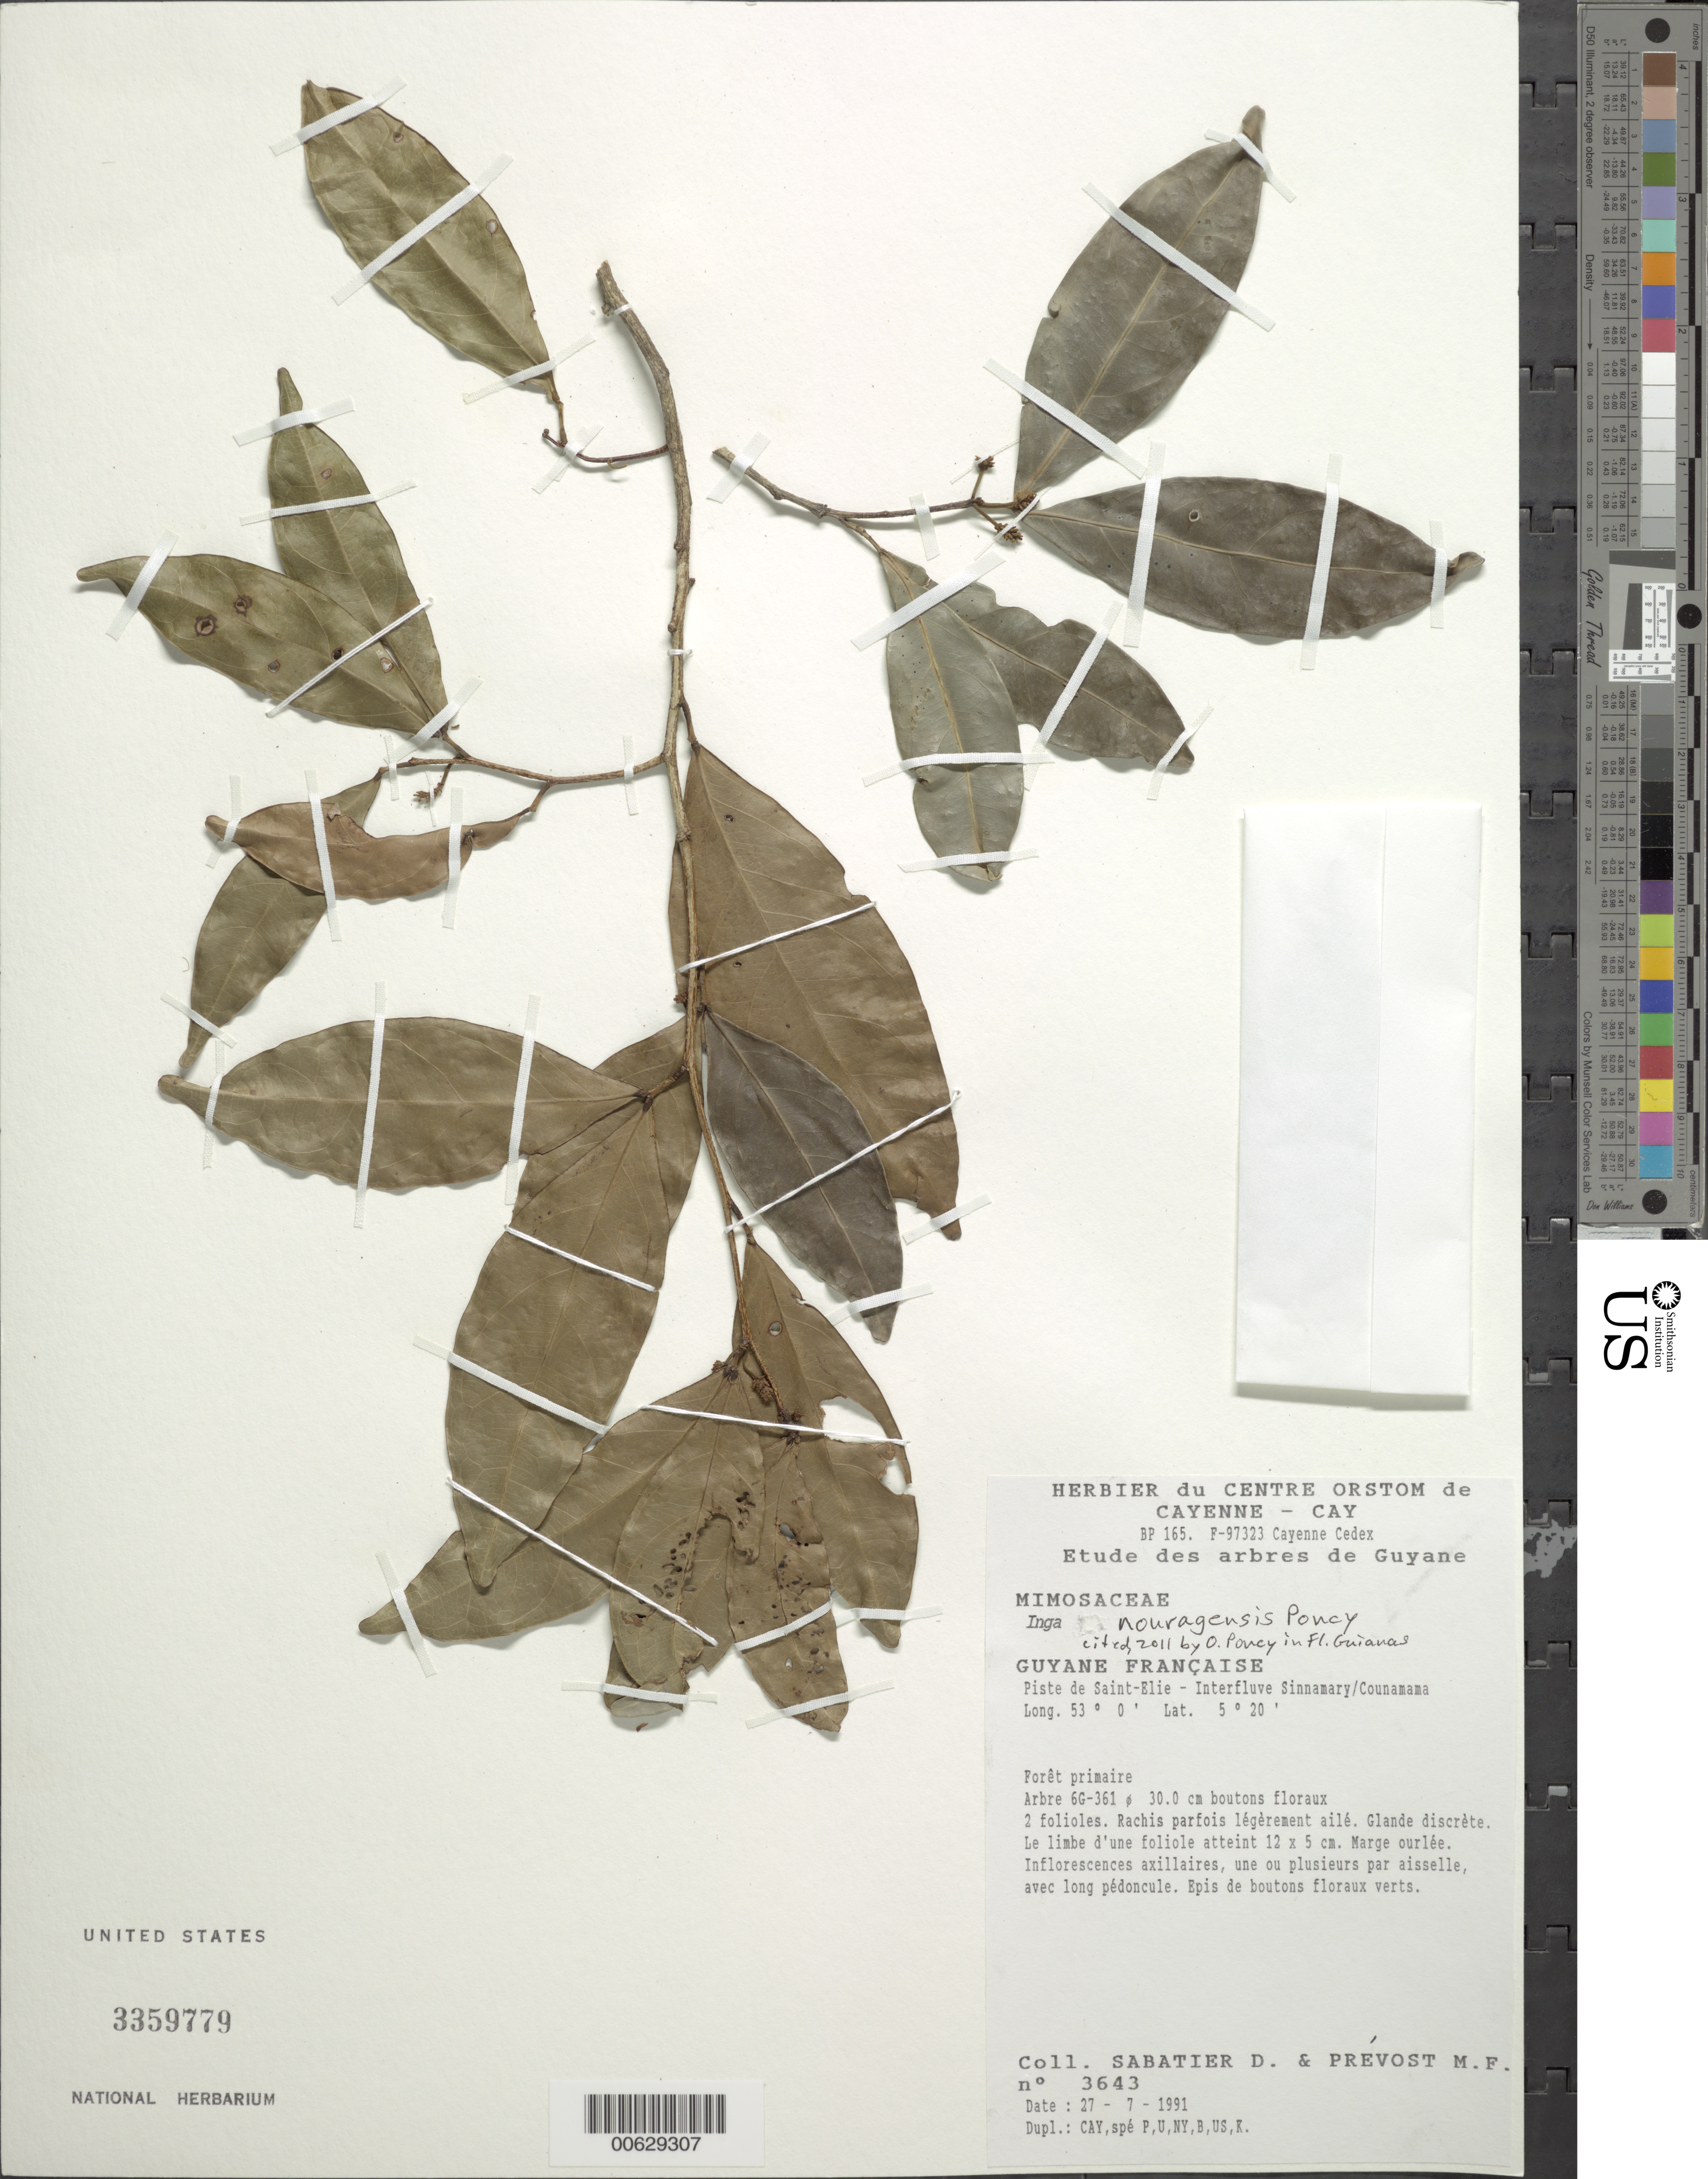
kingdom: Plantae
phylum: Tracheophyta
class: Magnoliopsida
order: Fabales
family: Fabaceae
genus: Inga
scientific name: Inga nouragensis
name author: Poncy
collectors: D. Sabatier & M.-F. Prévost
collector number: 3643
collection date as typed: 27-Jul-91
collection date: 1991-07-27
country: French Guiana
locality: Piste de Saint-Élie, interfleuve Sinnamary-Counamama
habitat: Primary forest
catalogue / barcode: US 3359779